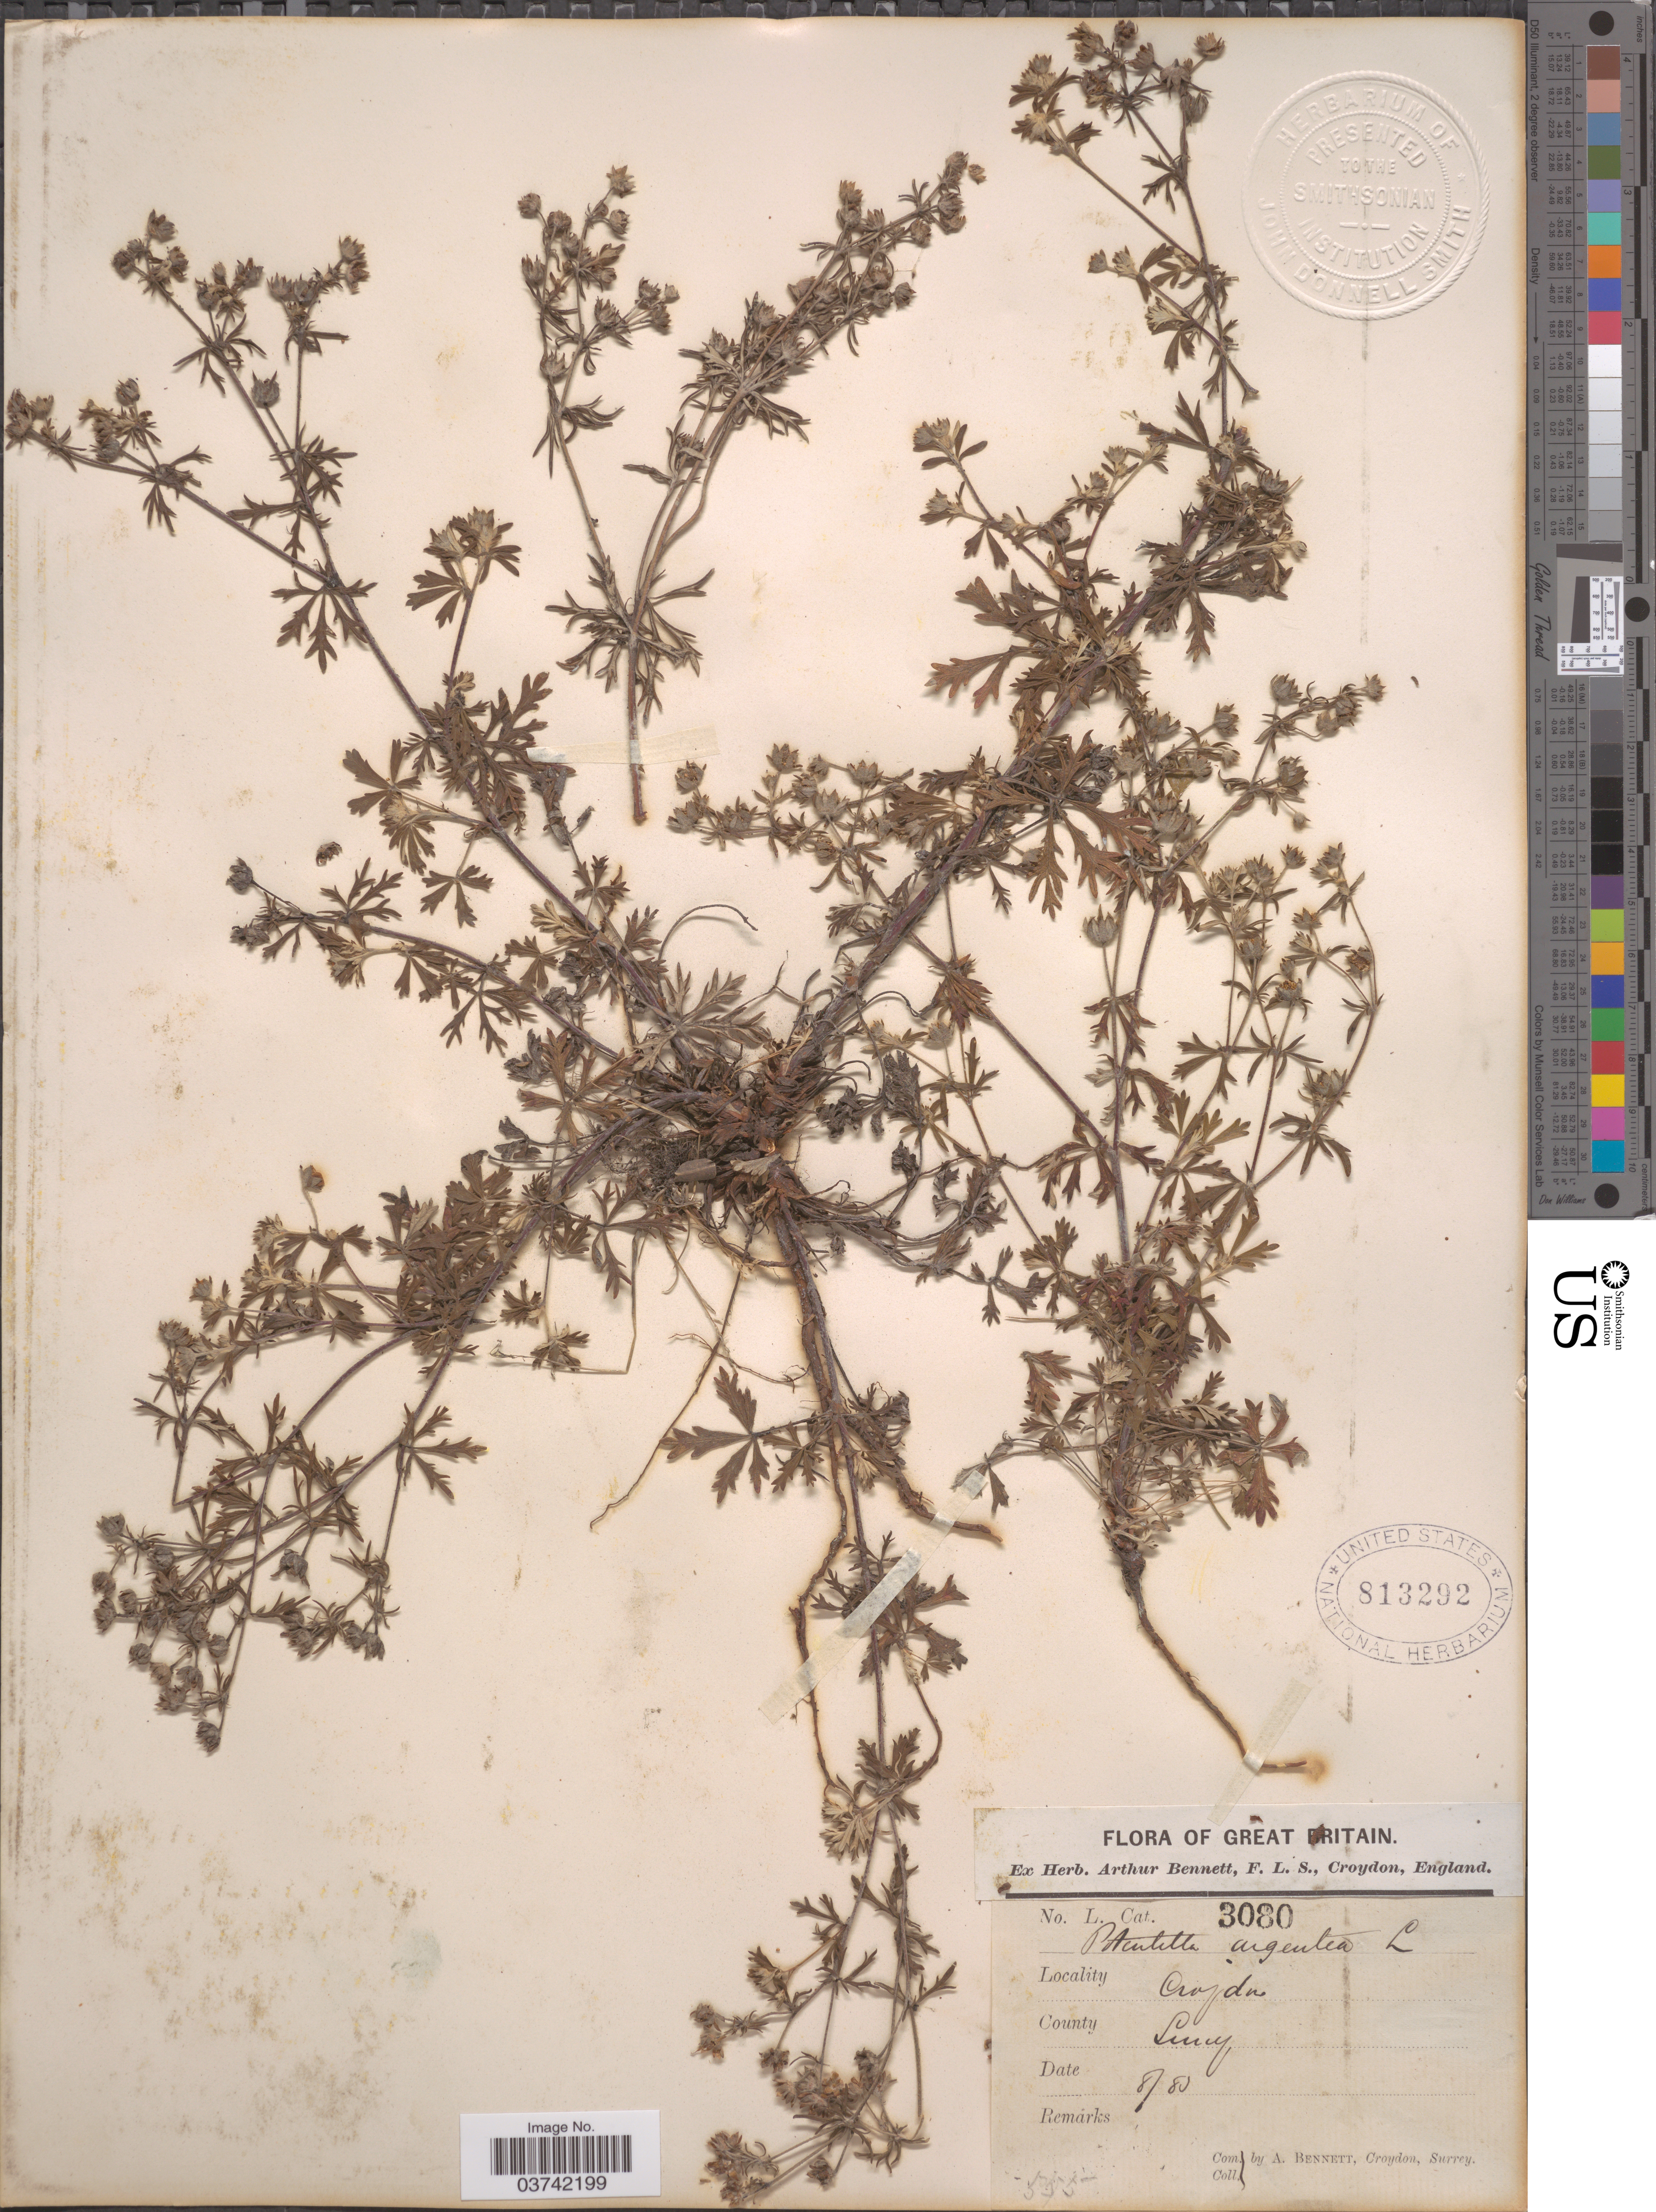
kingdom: Plantae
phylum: Tracheophyta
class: Magnoliopsida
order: Rosales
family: Rosaceae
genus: Potentilla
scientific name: Potentilla argentea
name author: L.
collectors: A. Bennett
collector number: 555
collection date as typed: Transcribed d/m/y: /8/80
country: United Kingdom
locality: Great Britain. Croydon. County Surrey.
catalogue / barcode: US 813292